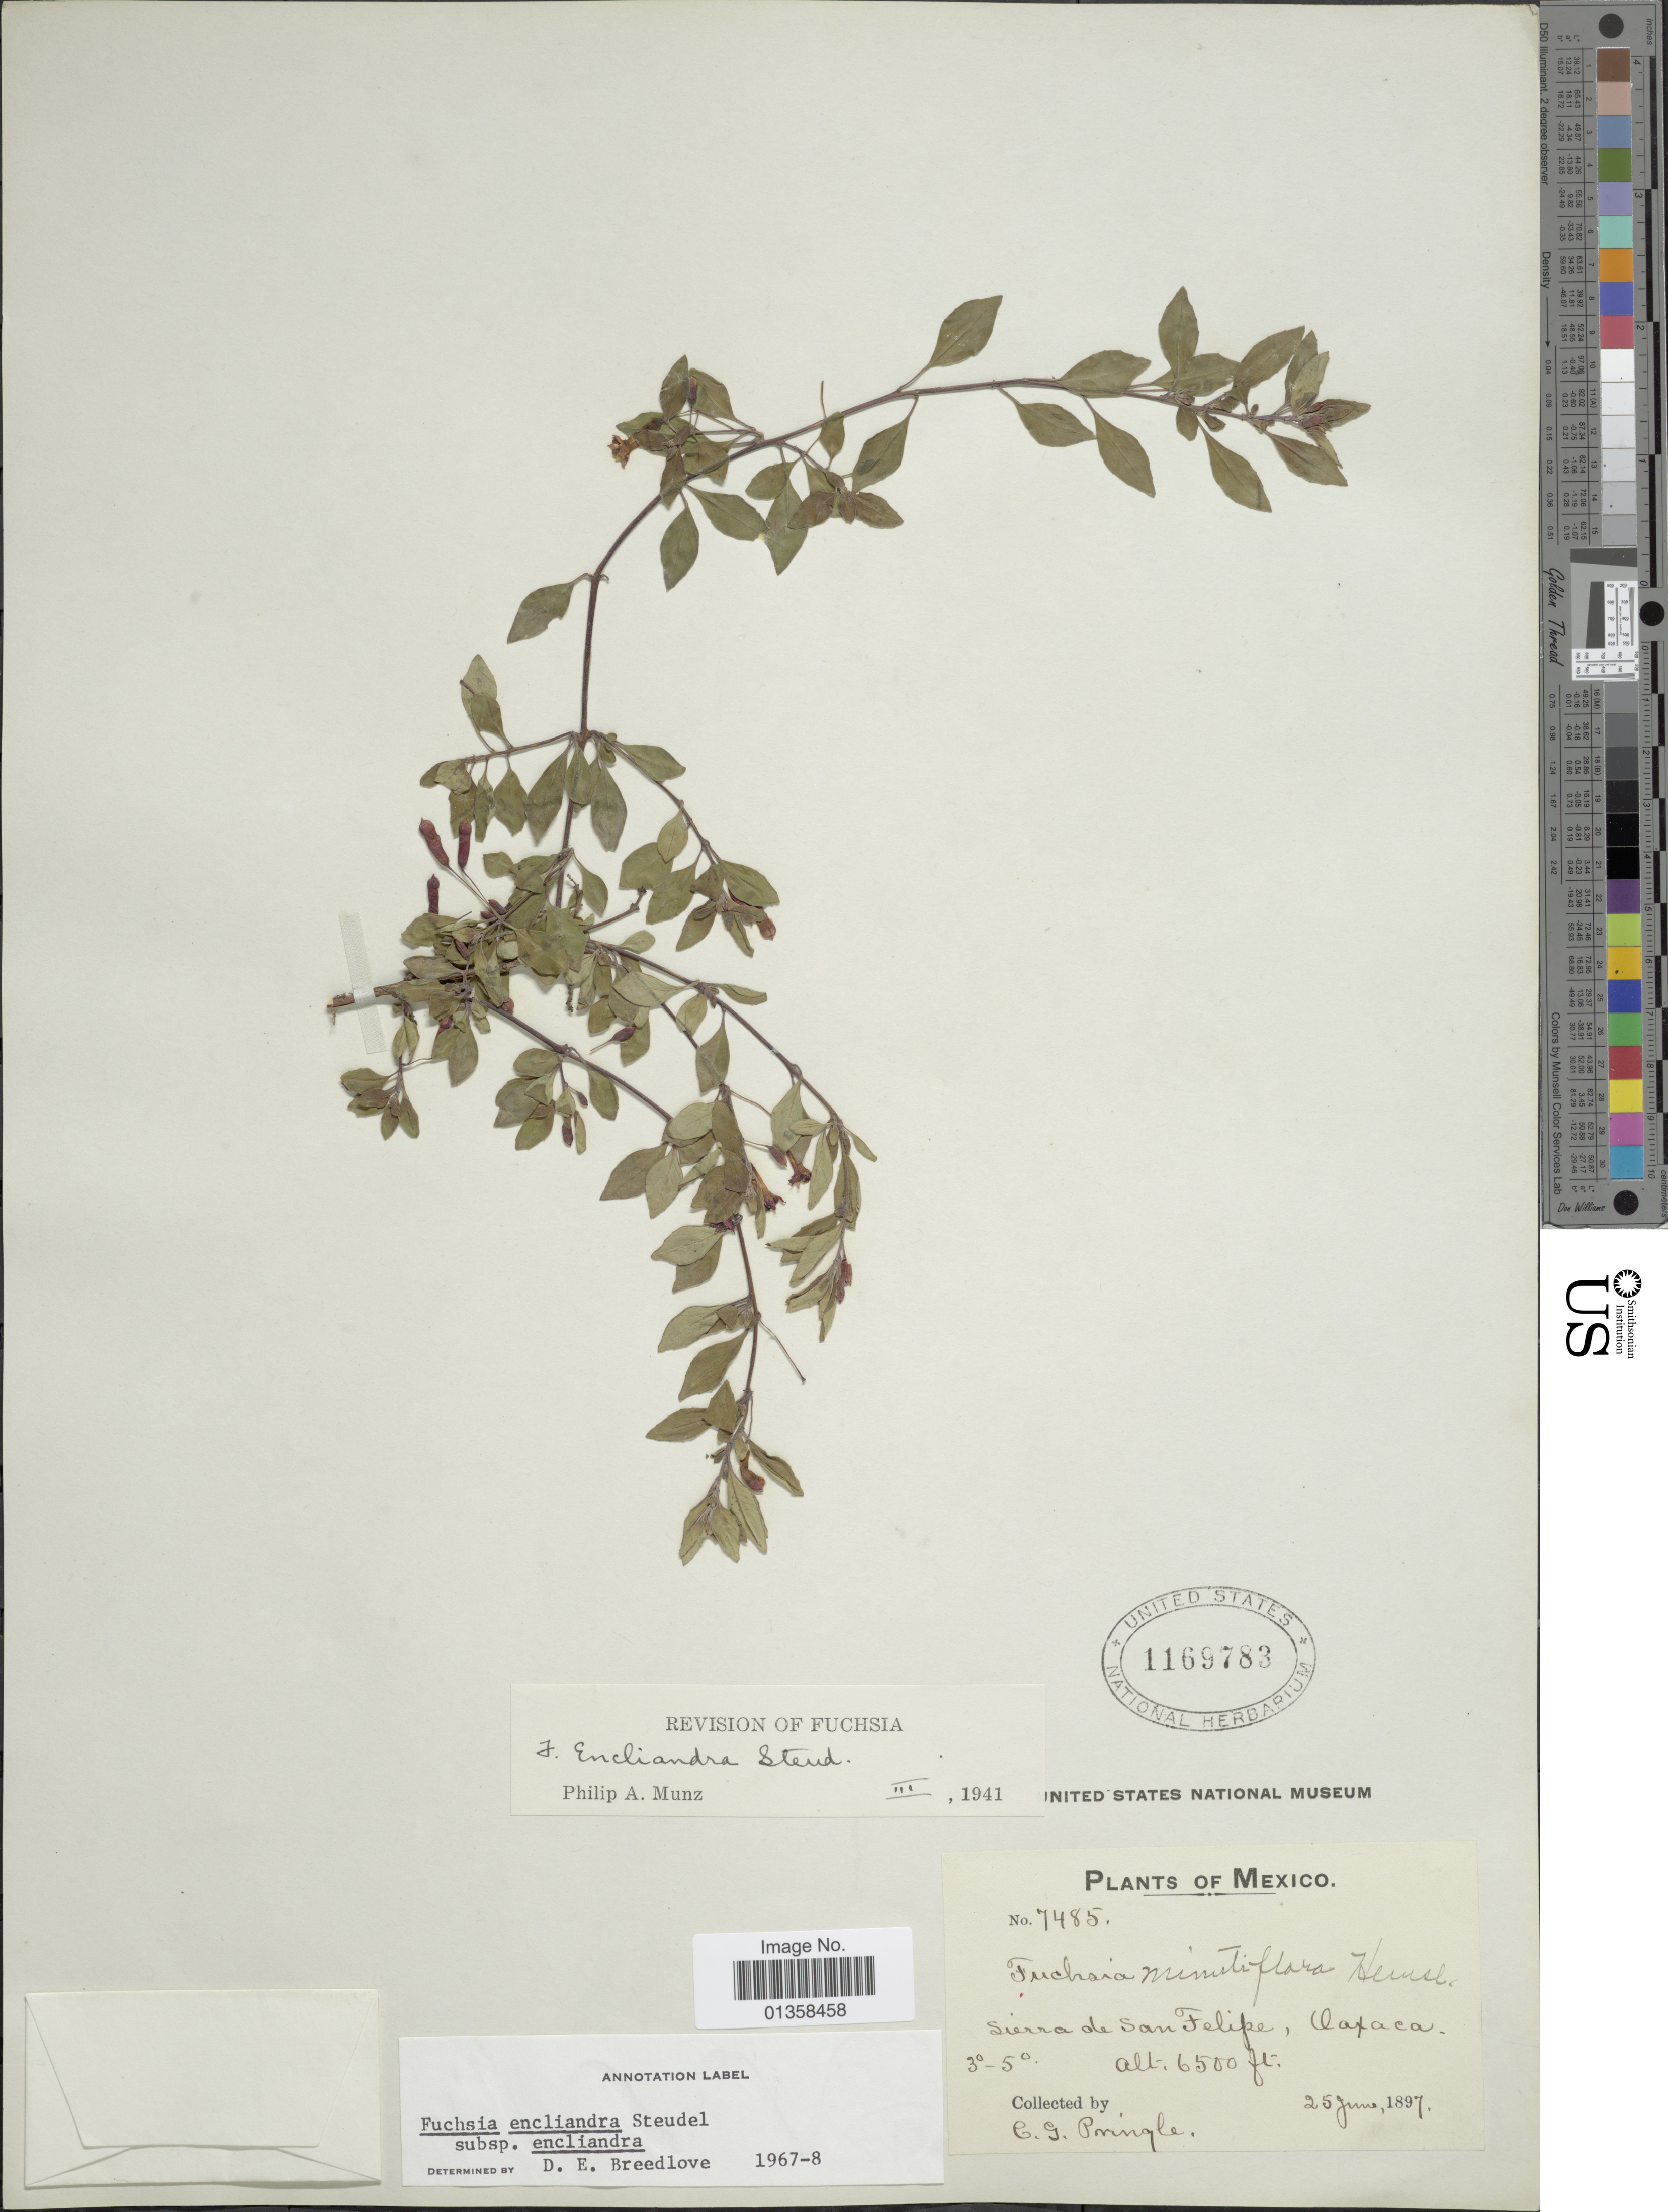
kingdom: Plantae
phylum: Tracheophyta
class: Magnoliopsida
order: Myrtales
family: Onagraceae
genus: Fuchsia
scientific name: Fuchsia encliandra subsp. encliandra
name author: Steud.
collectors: C. G. Pringle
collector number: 7485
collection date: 1897-06-25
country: Mexico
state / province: Oaxaca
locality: Sierra de San Felipe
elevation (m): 1981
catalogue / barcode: US 1169783